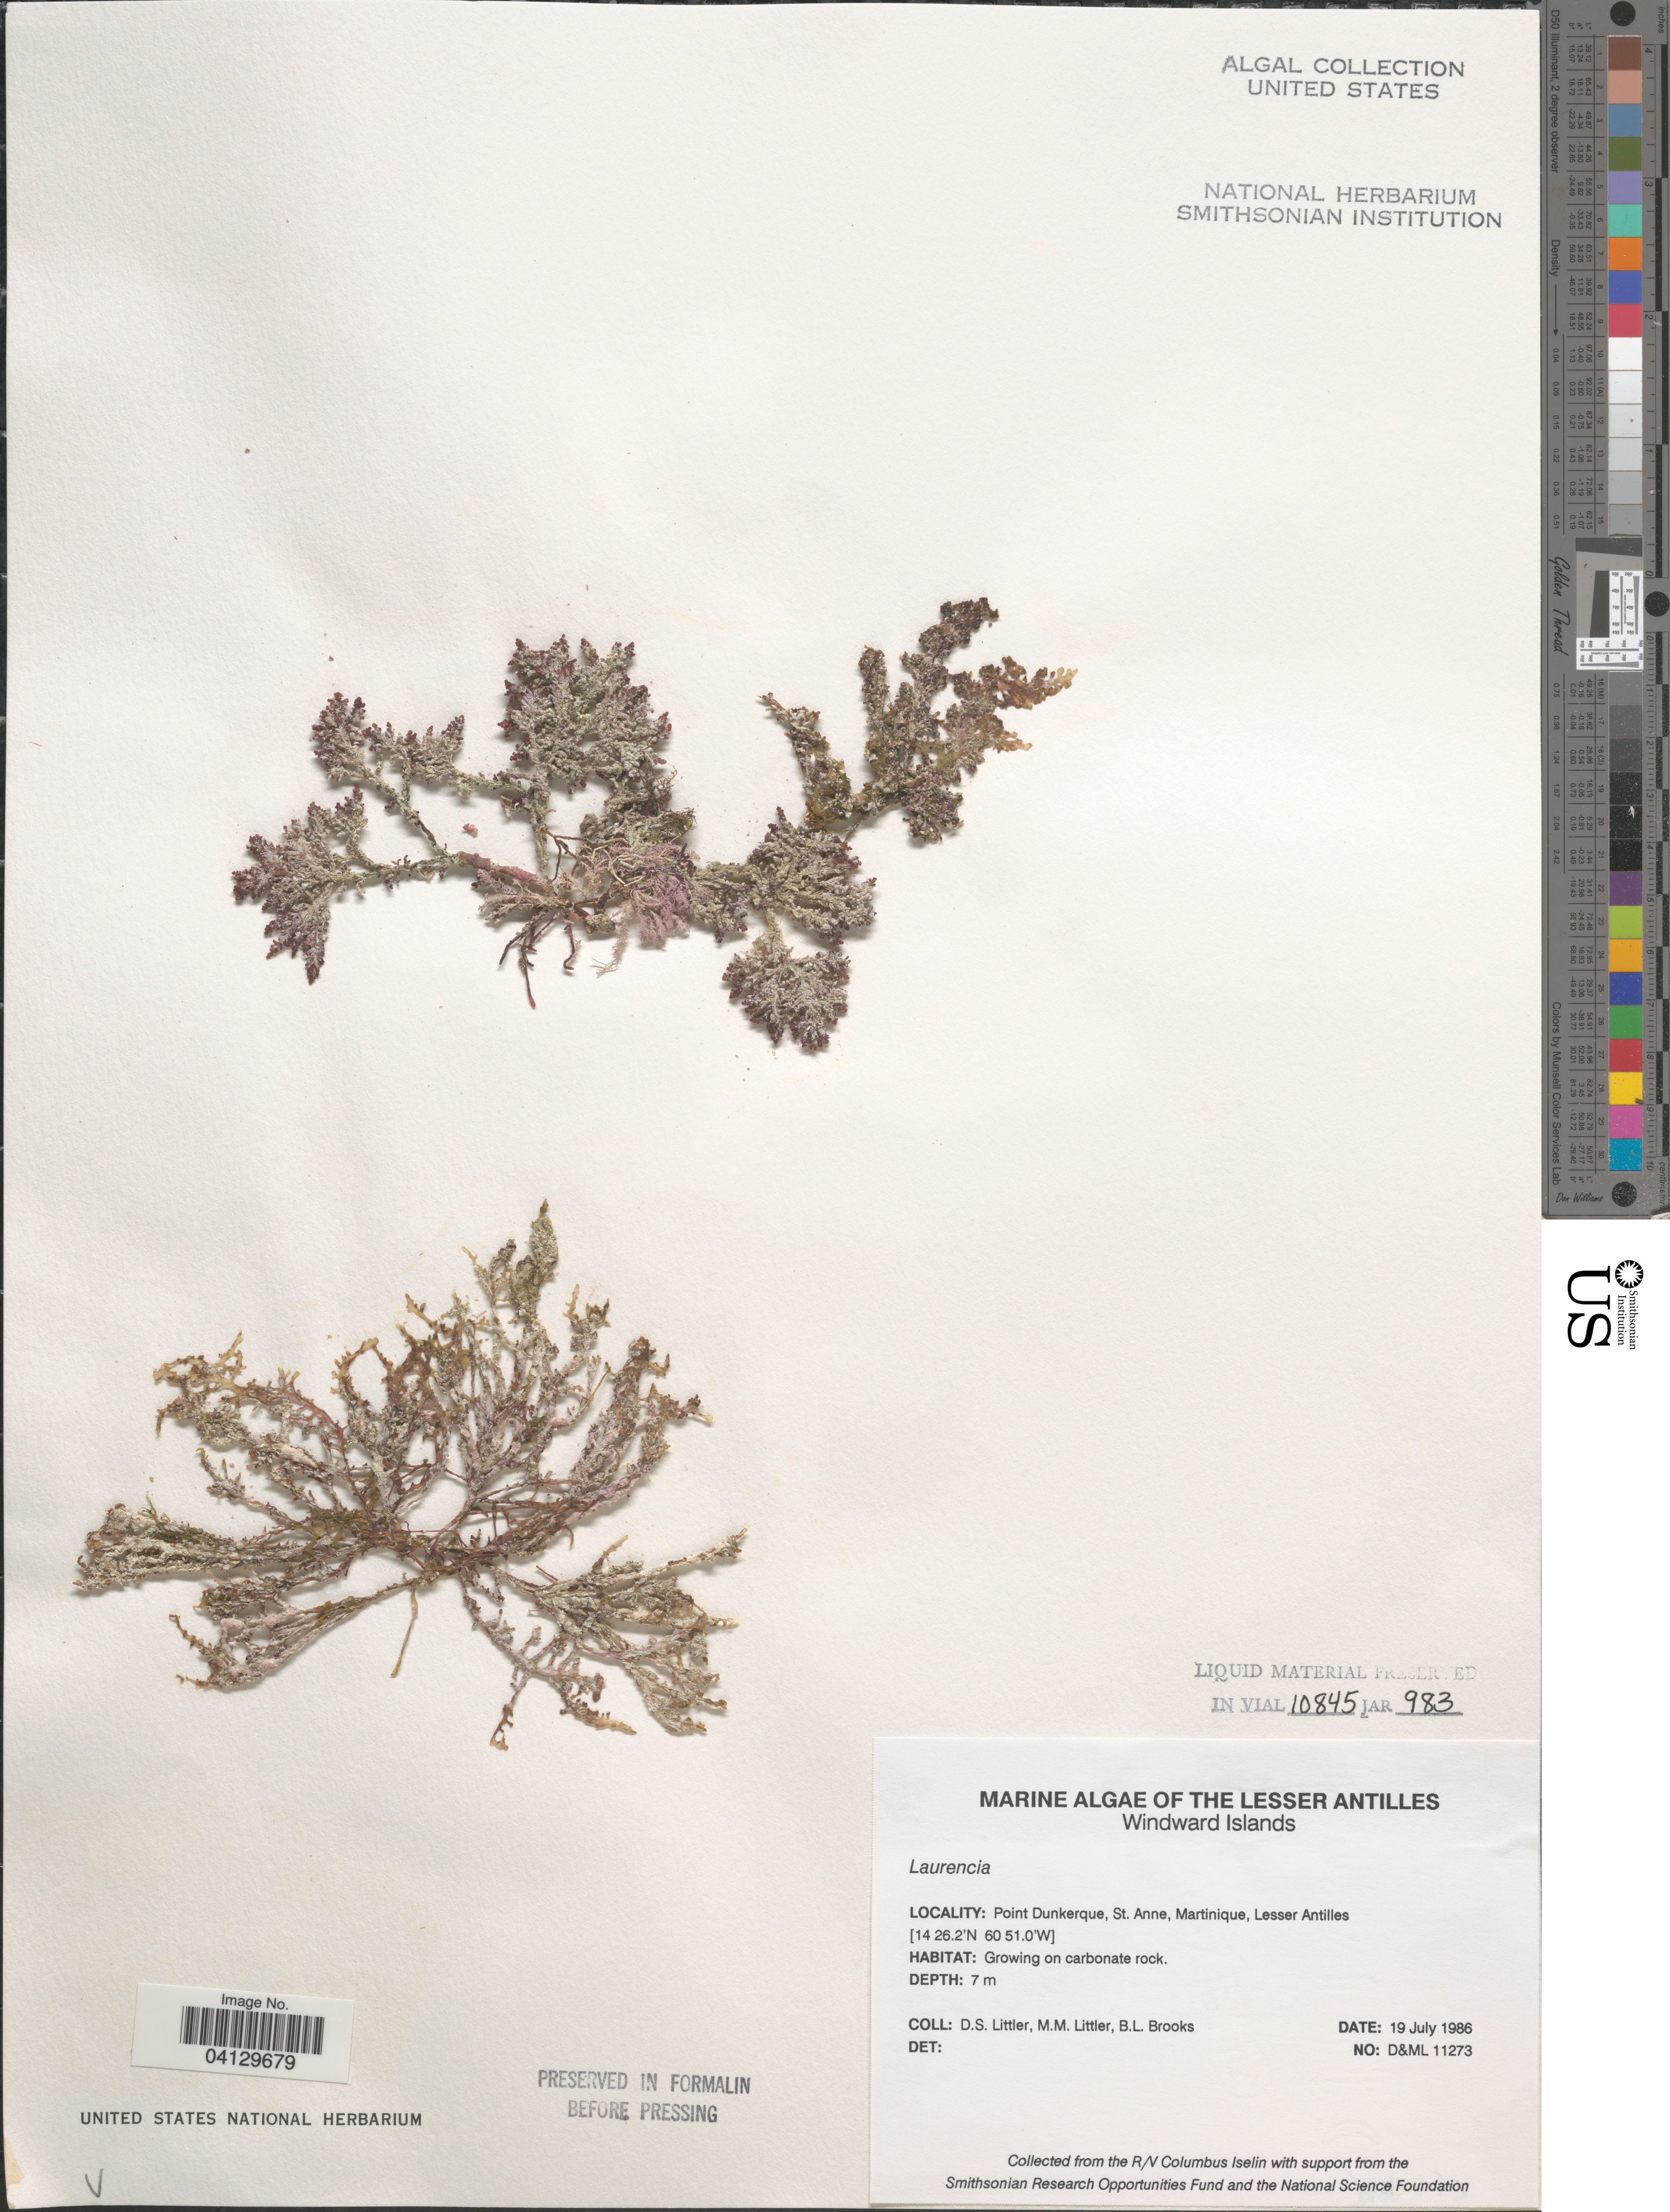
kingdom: Plantae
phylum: Rhodophyta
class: Florideophyceae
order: Ceramiales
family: Rhodomelaceae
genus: Laurencia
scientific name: Laurencia sp.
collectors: D. S. Littler & B. Brooks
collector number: D&ML11273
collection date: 1986-07-19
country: Martinique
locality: The Lesser Antilles. Windward Islands. Point Dunkerque, St. Anne.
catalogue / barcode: US 328720